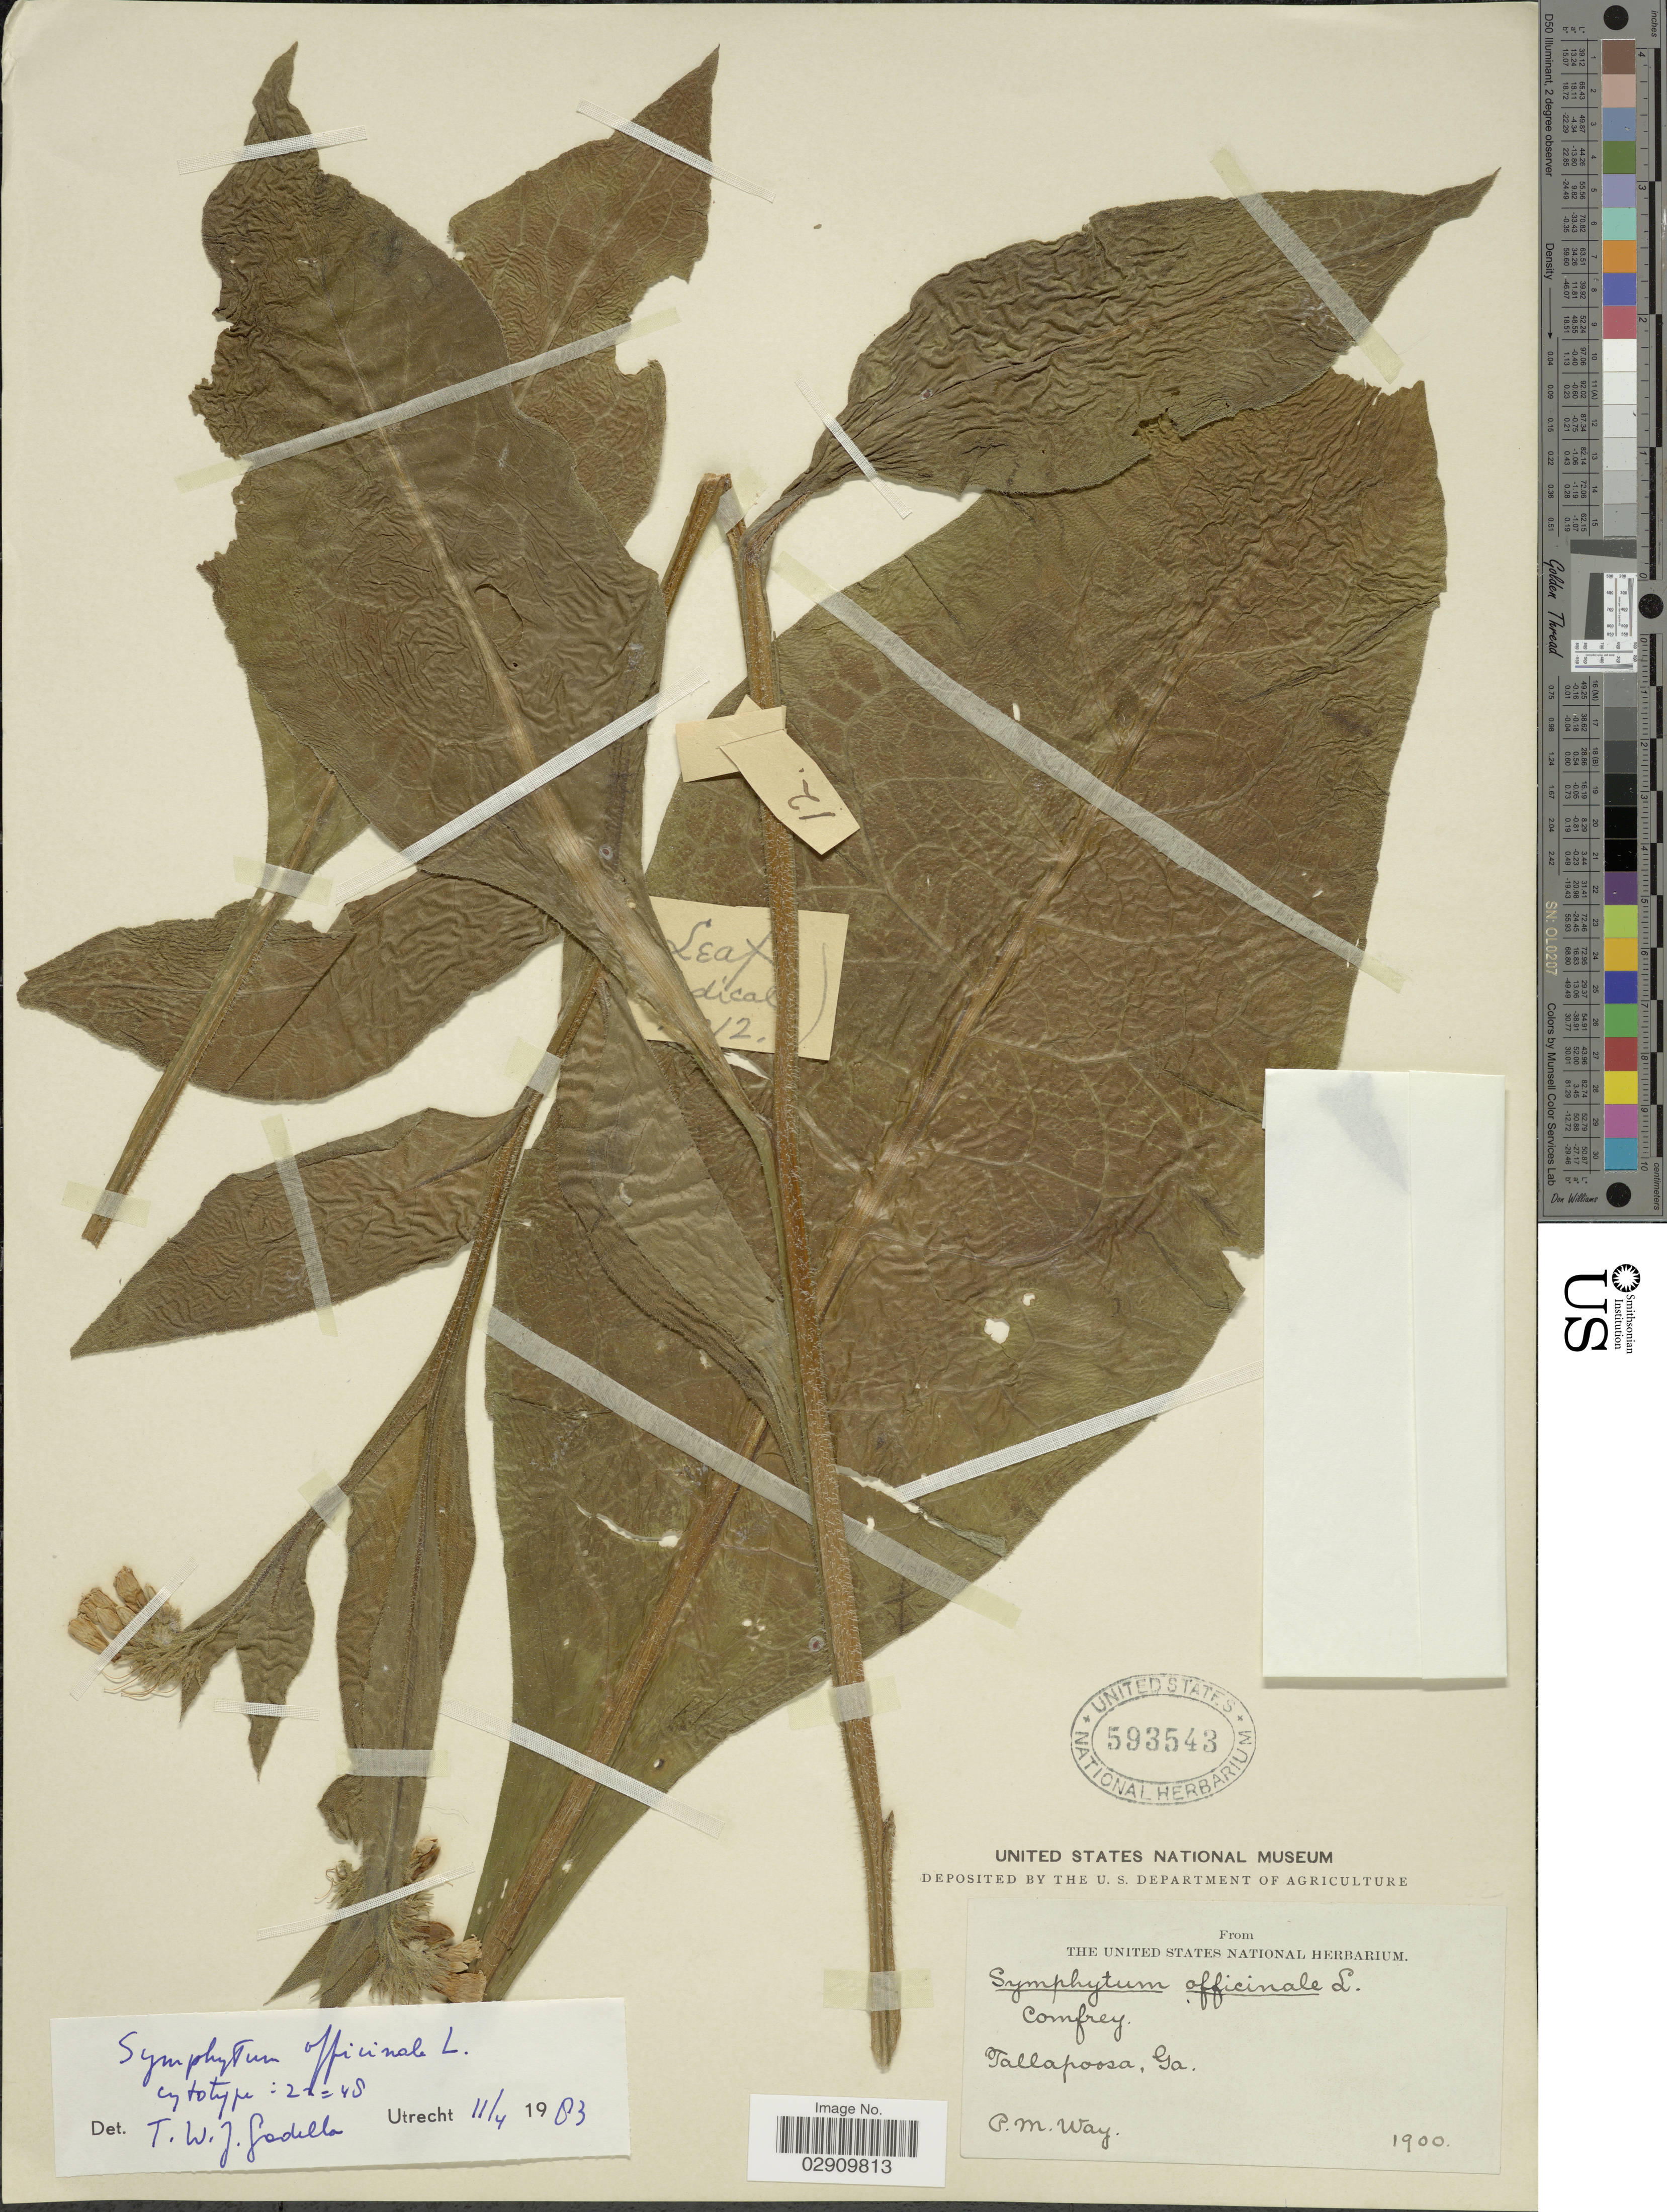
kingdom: Plantae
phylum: Tracheophyta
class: Magnoliopsida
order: Boraginales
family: Boraginaceae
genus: Symphytum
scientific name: Symphytum officinale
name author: L.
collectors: P. Way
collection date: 1900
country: United States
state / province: Georgia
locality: Tallapoosa, Ga.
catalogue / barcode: US 593543